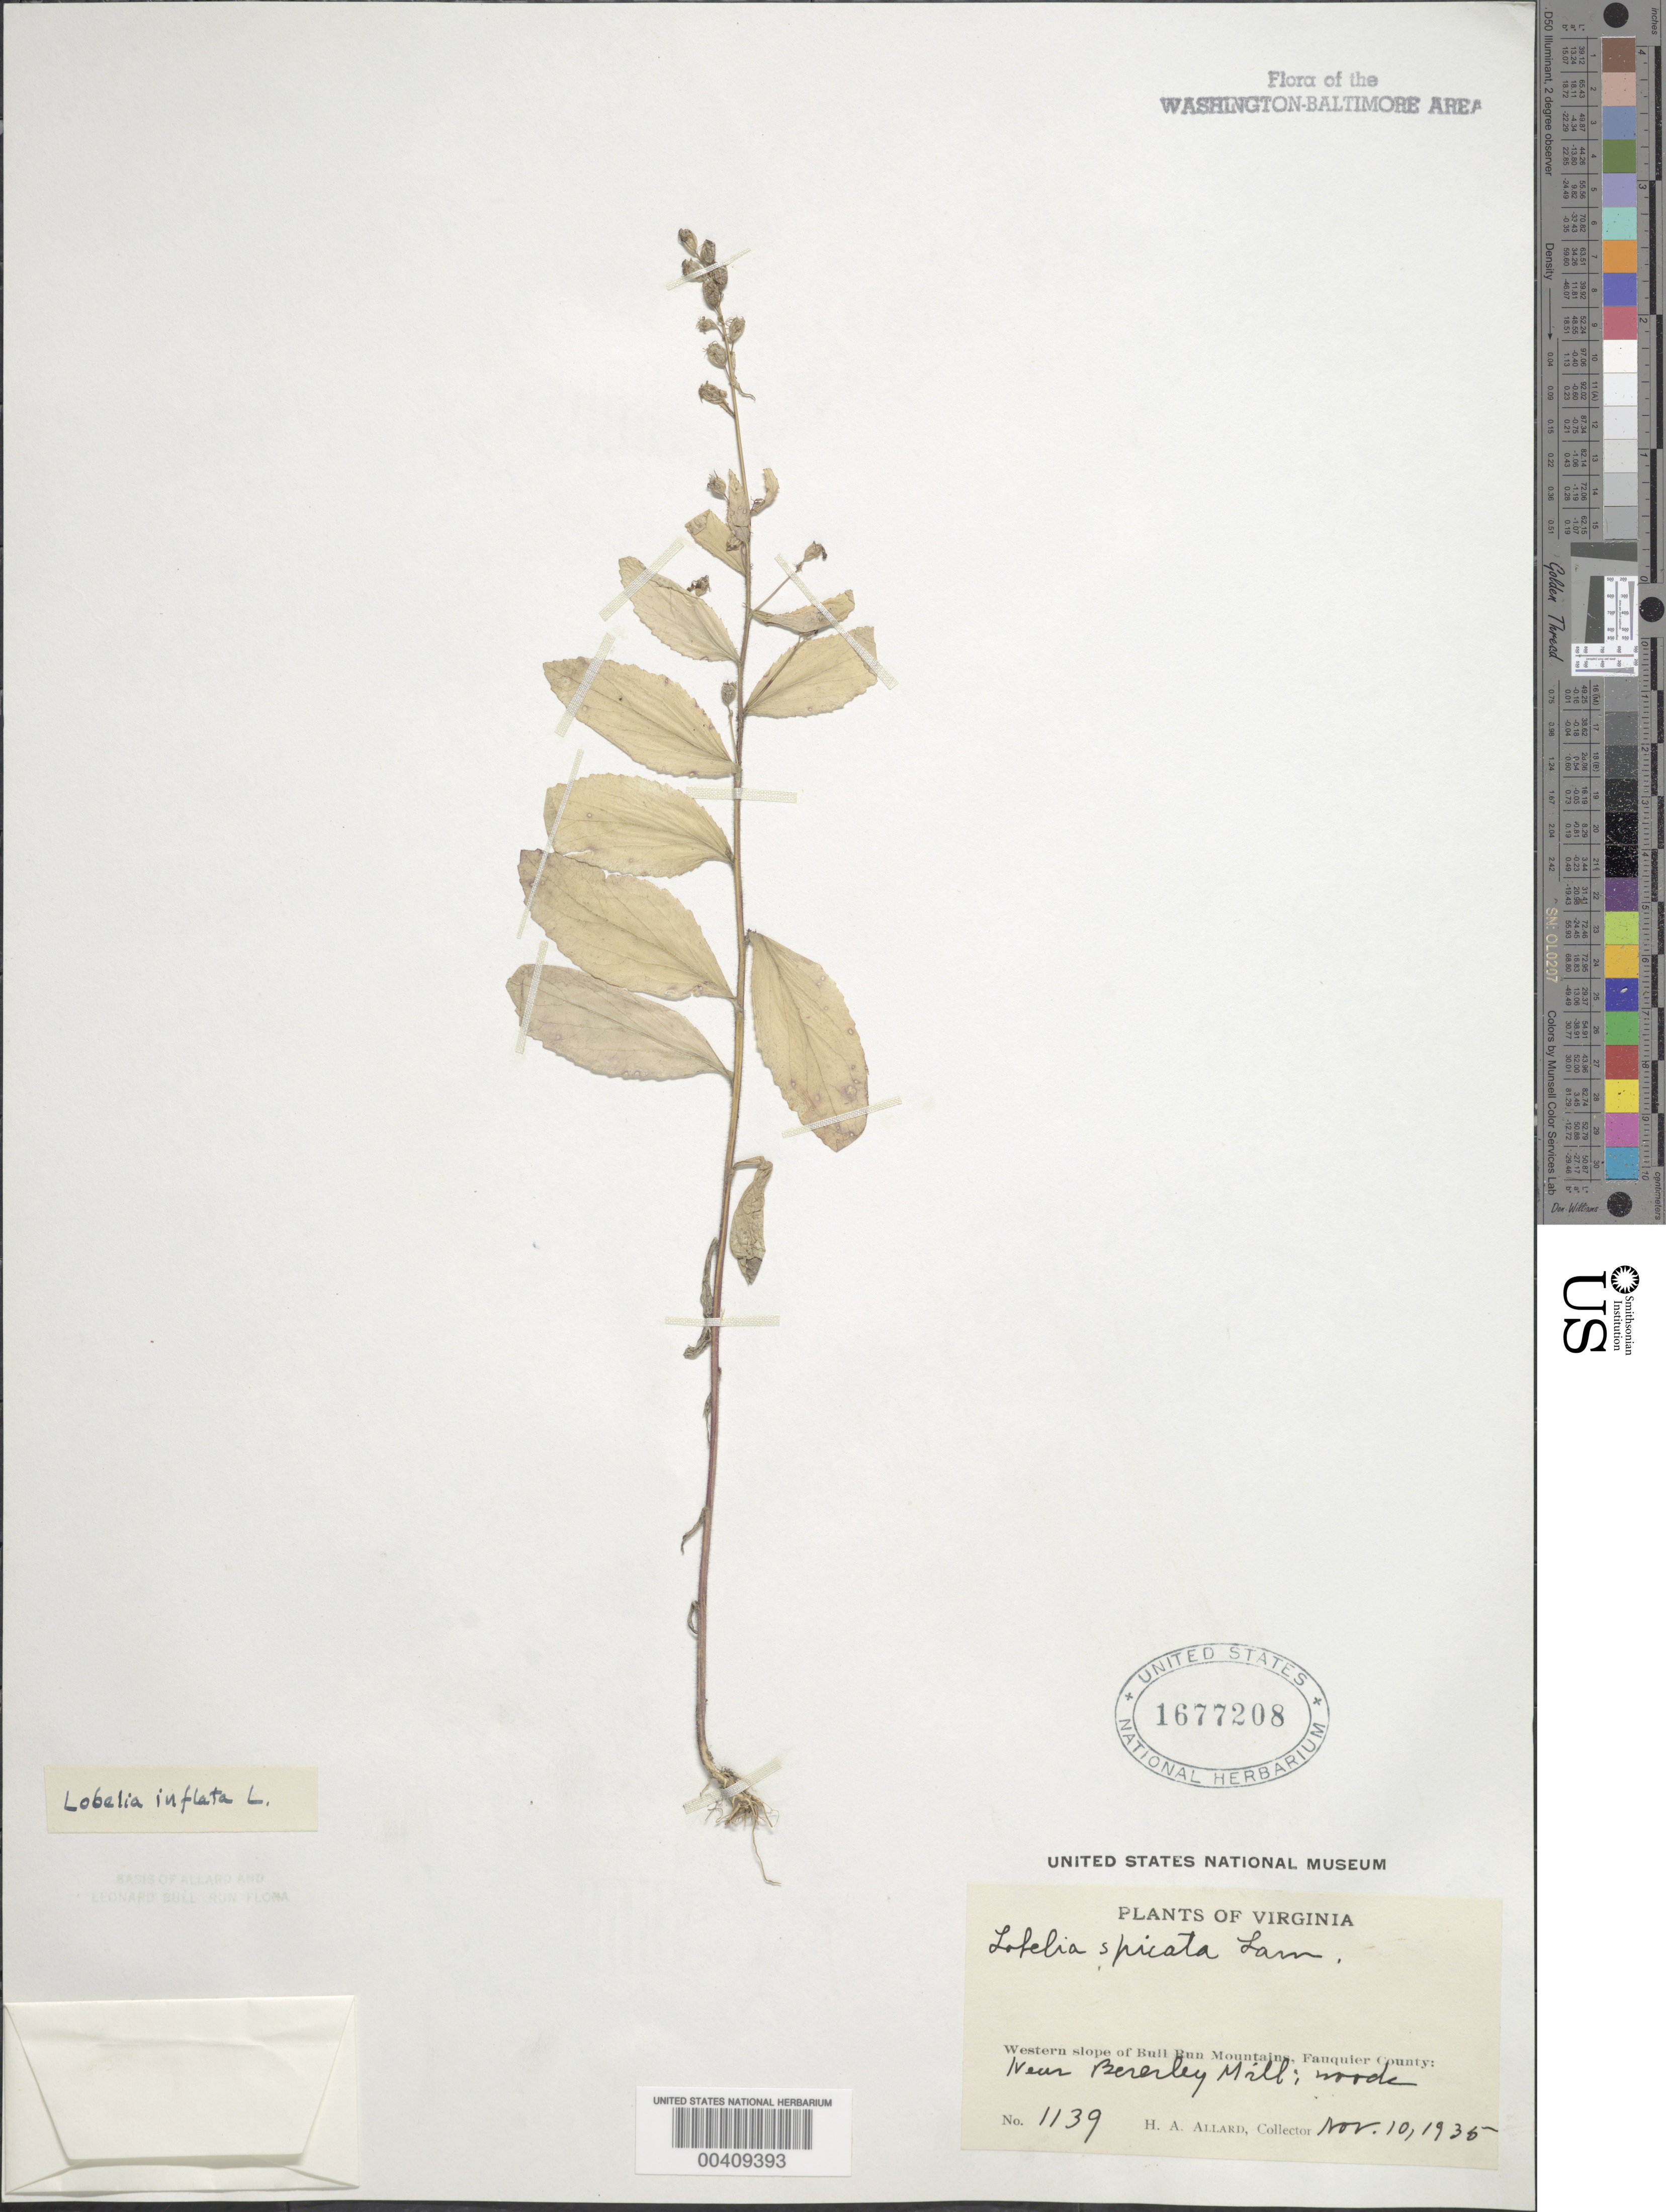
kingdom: Plantae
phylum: Tracheophyta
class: Magnoliopsida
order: Asterales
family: Campanulaceae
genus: Lobelia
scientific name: Lobelia inflata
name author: L.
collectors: H. A. Allard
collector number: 1139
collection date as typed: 10 Nov 1935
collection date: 1935-11-10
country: United States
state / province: Virginia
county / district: Fauquier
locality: Bull Run Mountains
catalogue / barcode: US 1677208